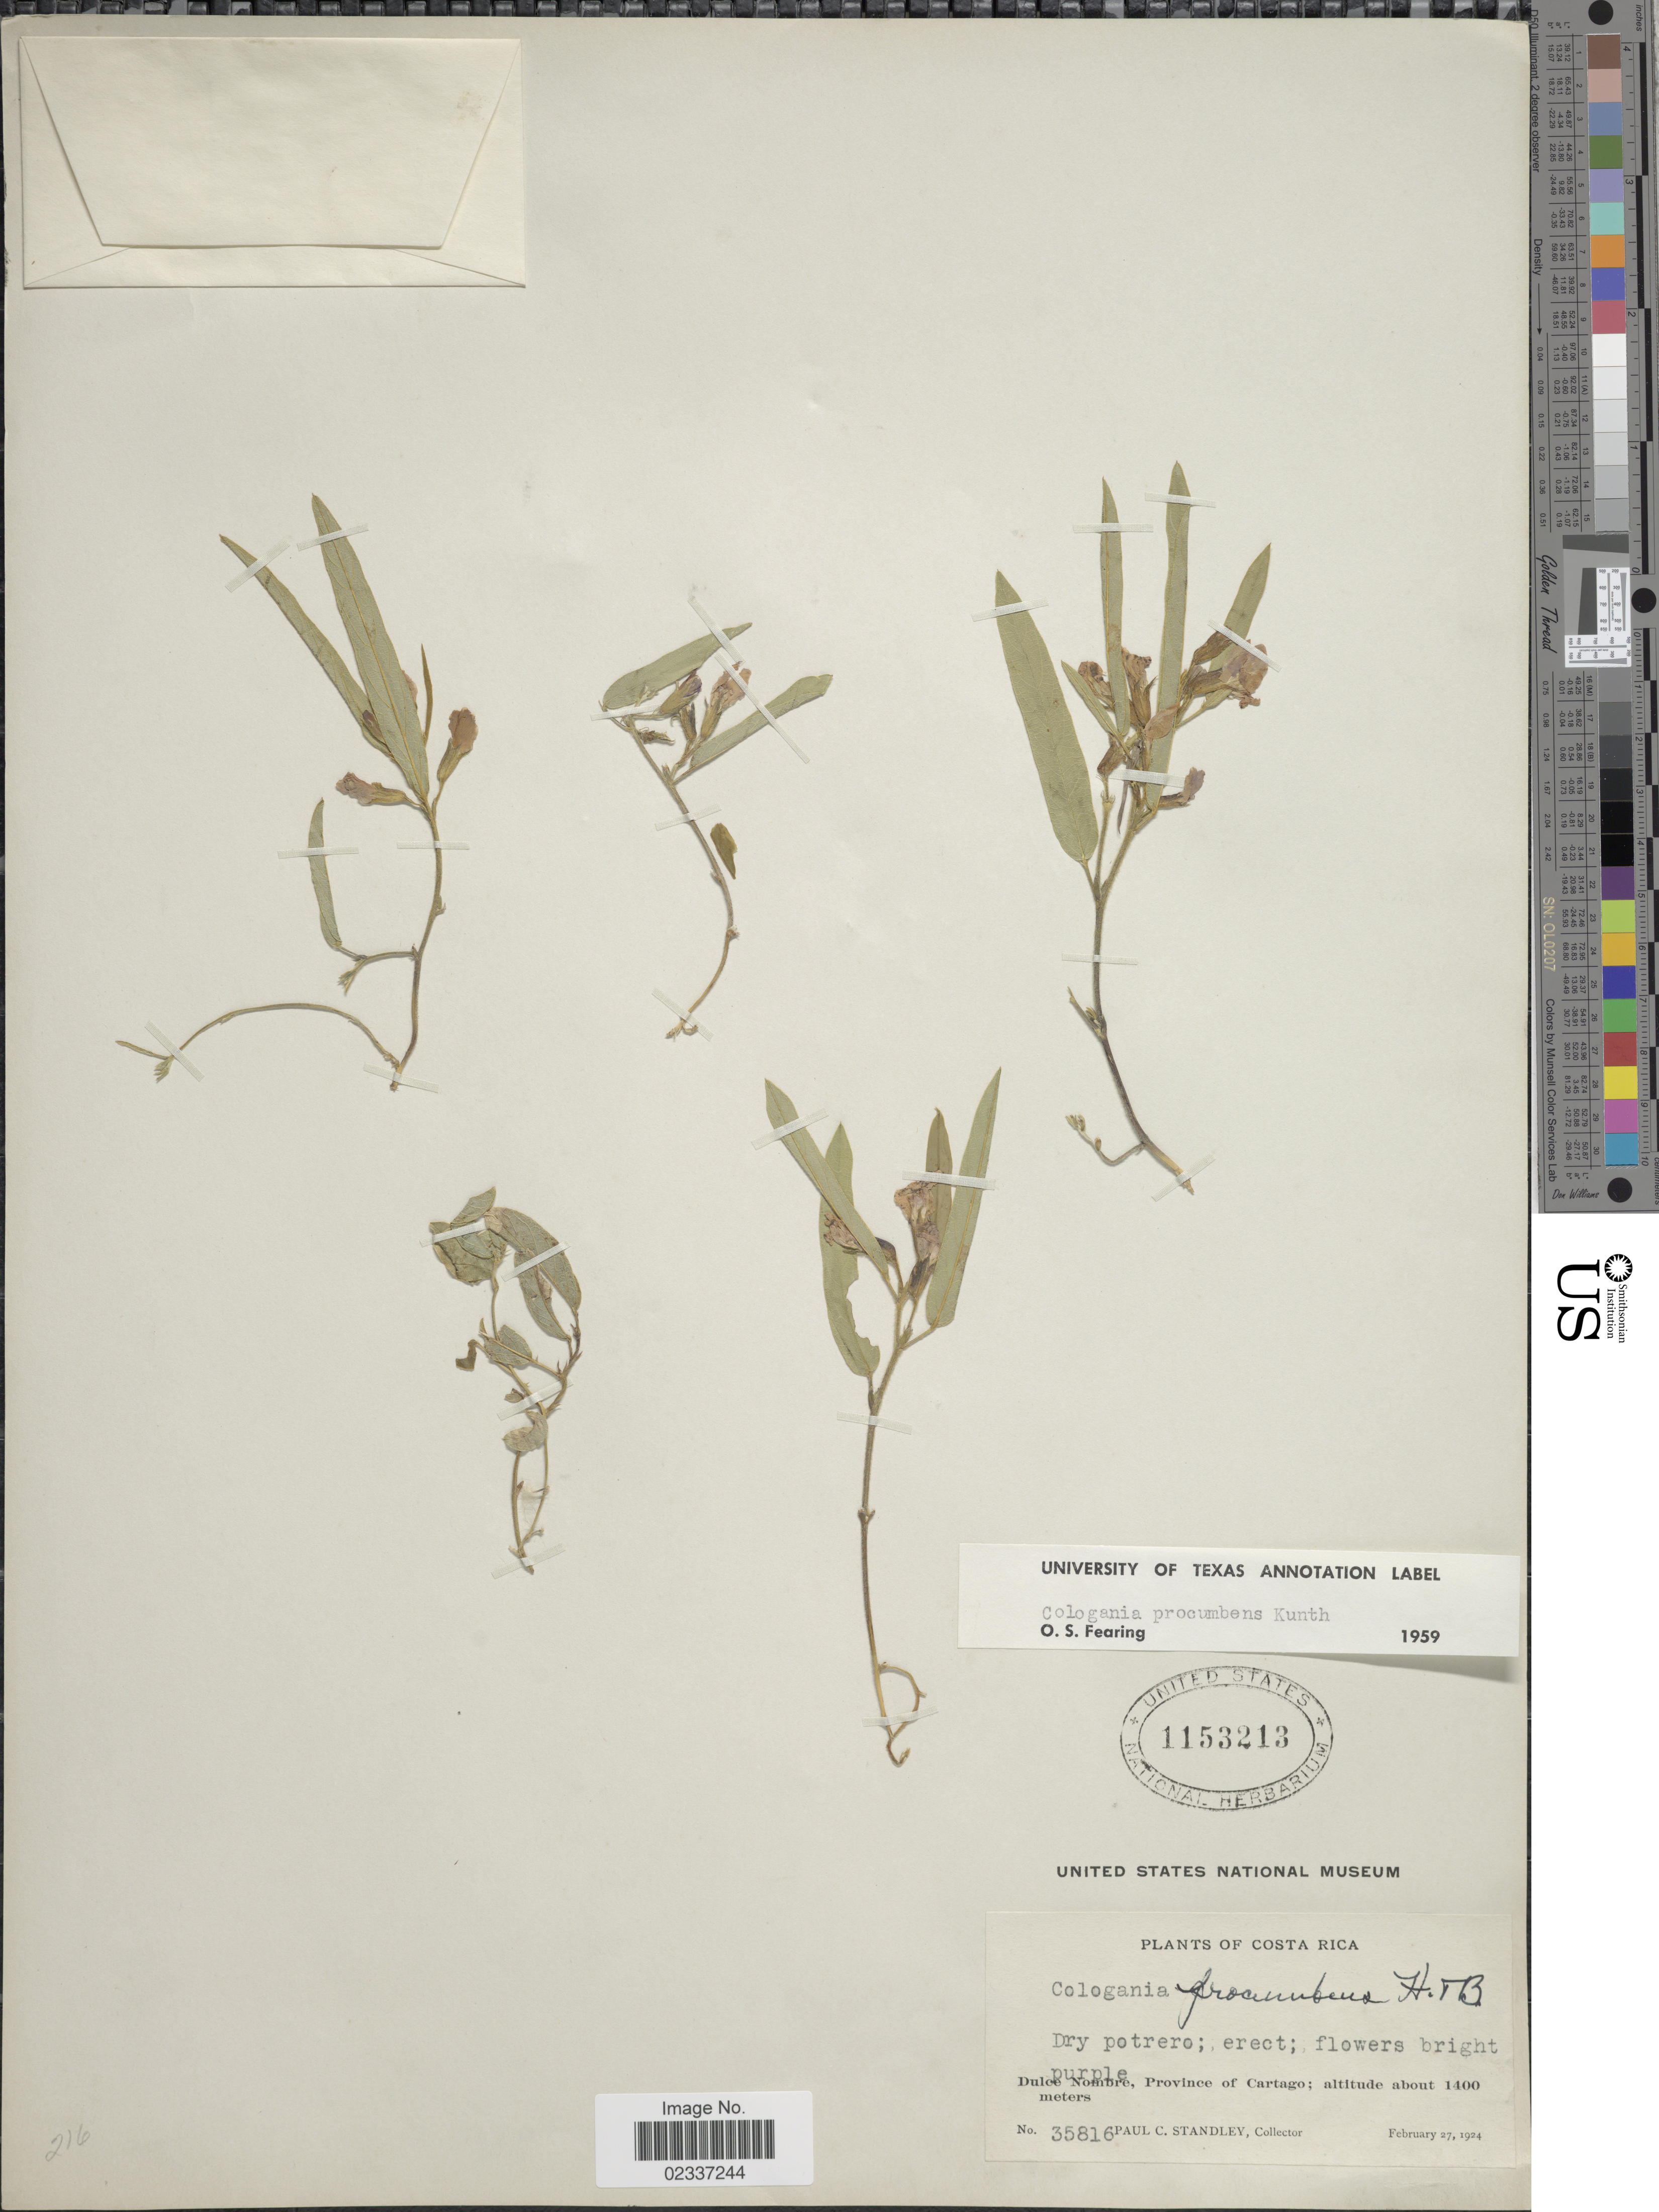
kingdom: Plantae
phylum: Tracheophyta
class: Magnoliopsida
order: Fabales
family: Fabaceae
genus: Cologania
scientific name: Cologania procumbens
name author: Kunth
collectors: P. C. Standley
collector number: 35816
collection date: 1924-05-27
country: Costa Rica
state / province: Cartago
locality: Dry potrero, Dulce Nombre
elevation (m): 1400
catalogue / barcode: US 1153213